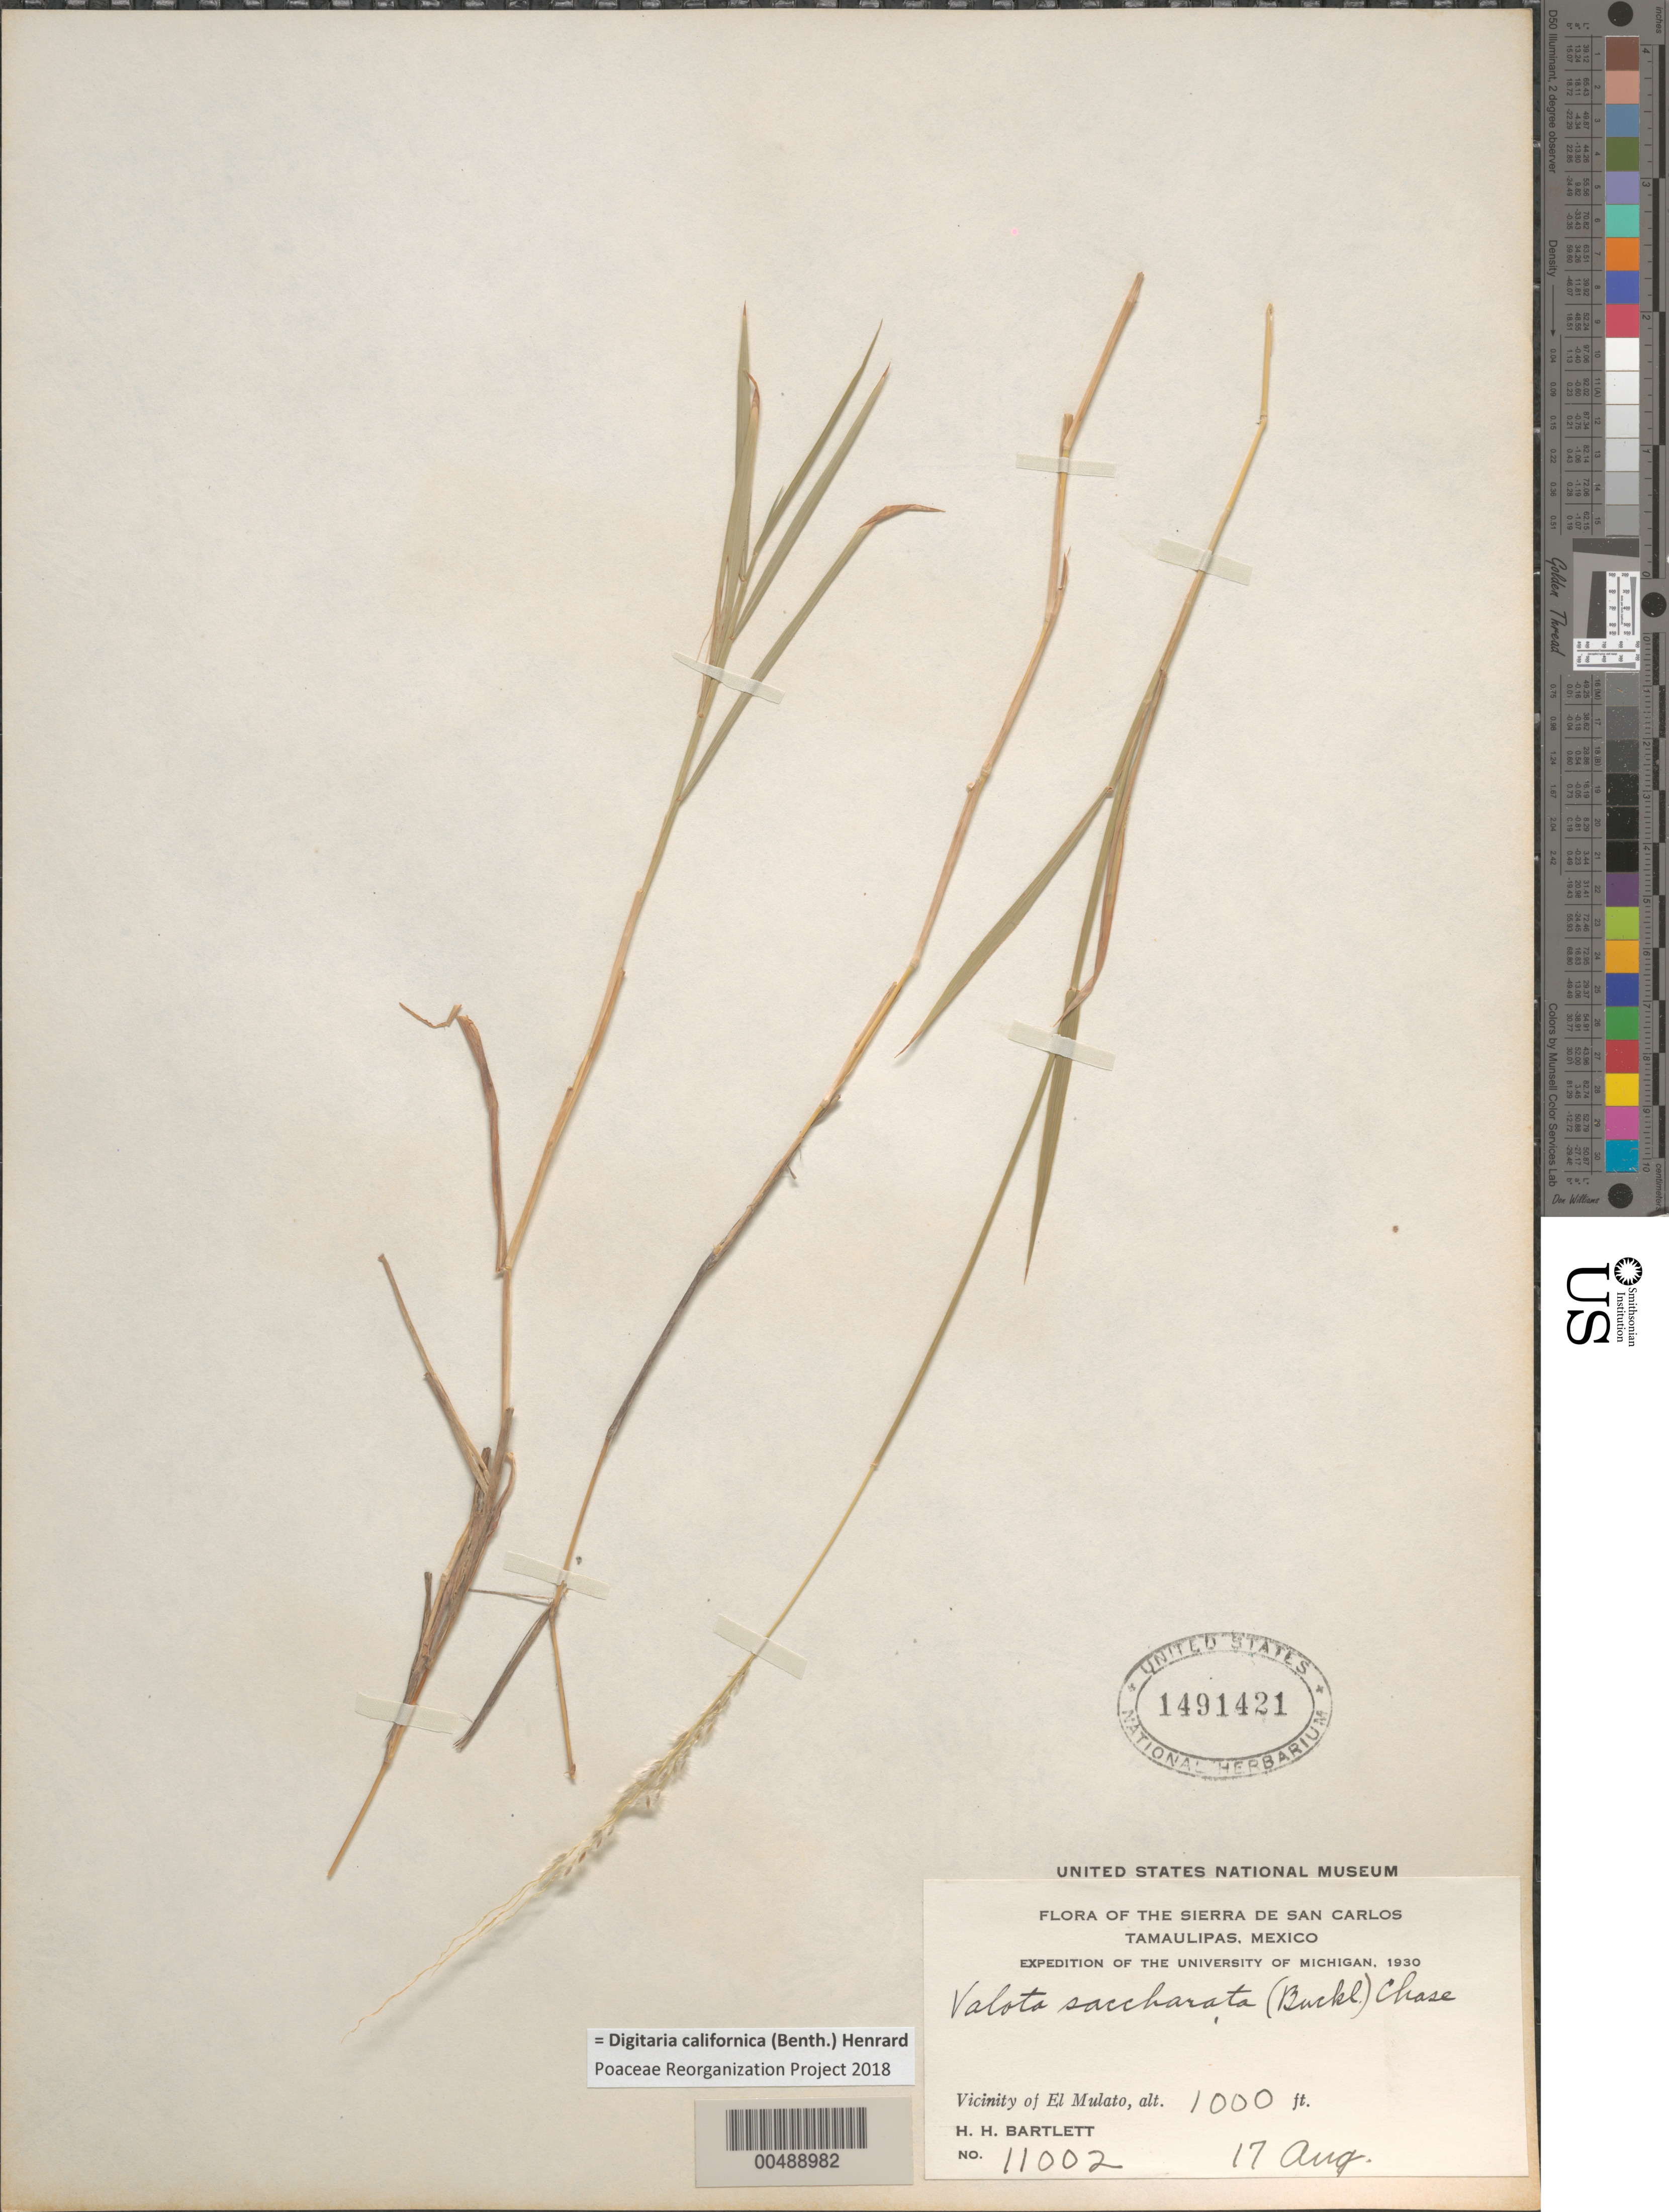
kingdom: Plantae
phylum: Tracheophyta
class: Liliopsida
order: Poales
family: Poaceae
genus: Digitaria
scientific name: Digitaria californica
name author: (Benth.) Henr.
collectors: H. H. Bartlett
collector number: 11002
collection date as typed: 17 Aug 1930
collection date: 1930-08-17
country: Mexico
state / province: Tamaulipas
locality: Vicinity of El Mulato, Sierra de San Carlos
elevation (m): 305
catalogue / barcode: US 1491421